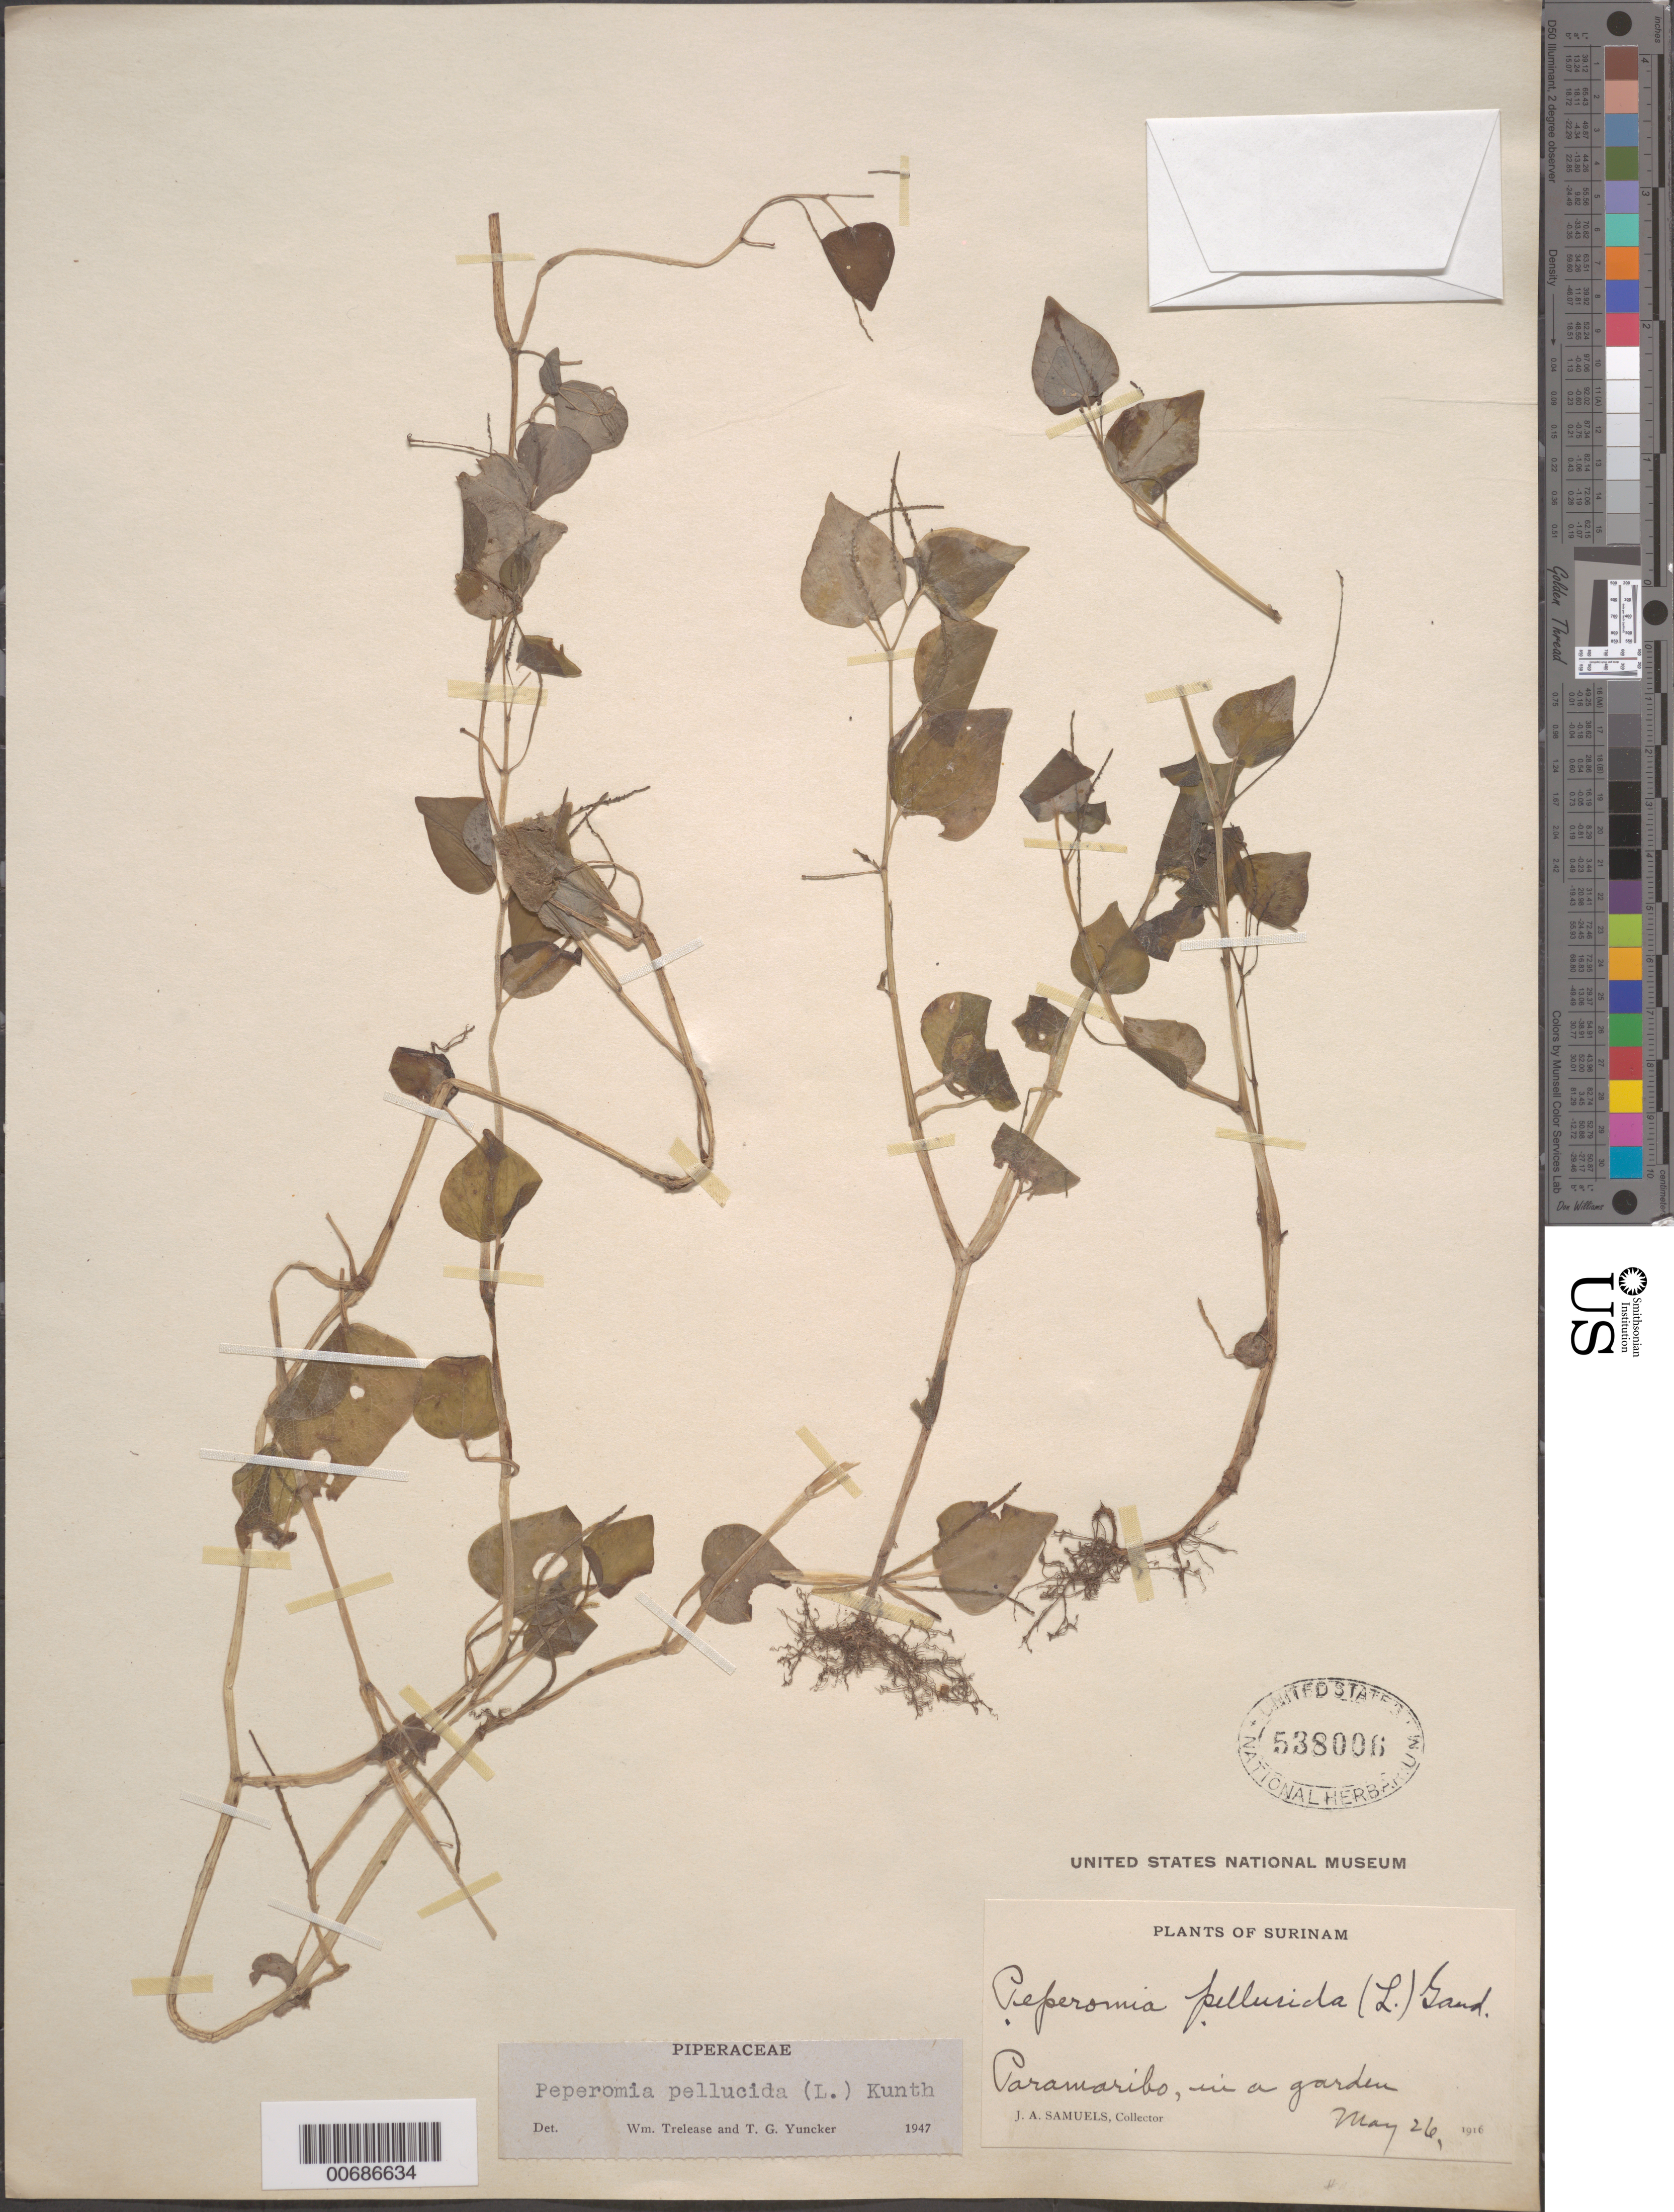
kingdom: Plantae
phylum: Tracheophyta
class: Magnoliopsida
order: Piperales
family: Piperaceae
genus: Peperomia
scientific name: Peperomia pellucida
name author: (L.) Kunth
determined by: Trelease, W.; Yuncker, T. G.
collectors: J. A. Samuels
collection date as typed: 26-May-16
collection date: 1916-05-26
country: Suriname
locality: Paramaribo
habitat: In a garden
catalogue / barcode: US 538006